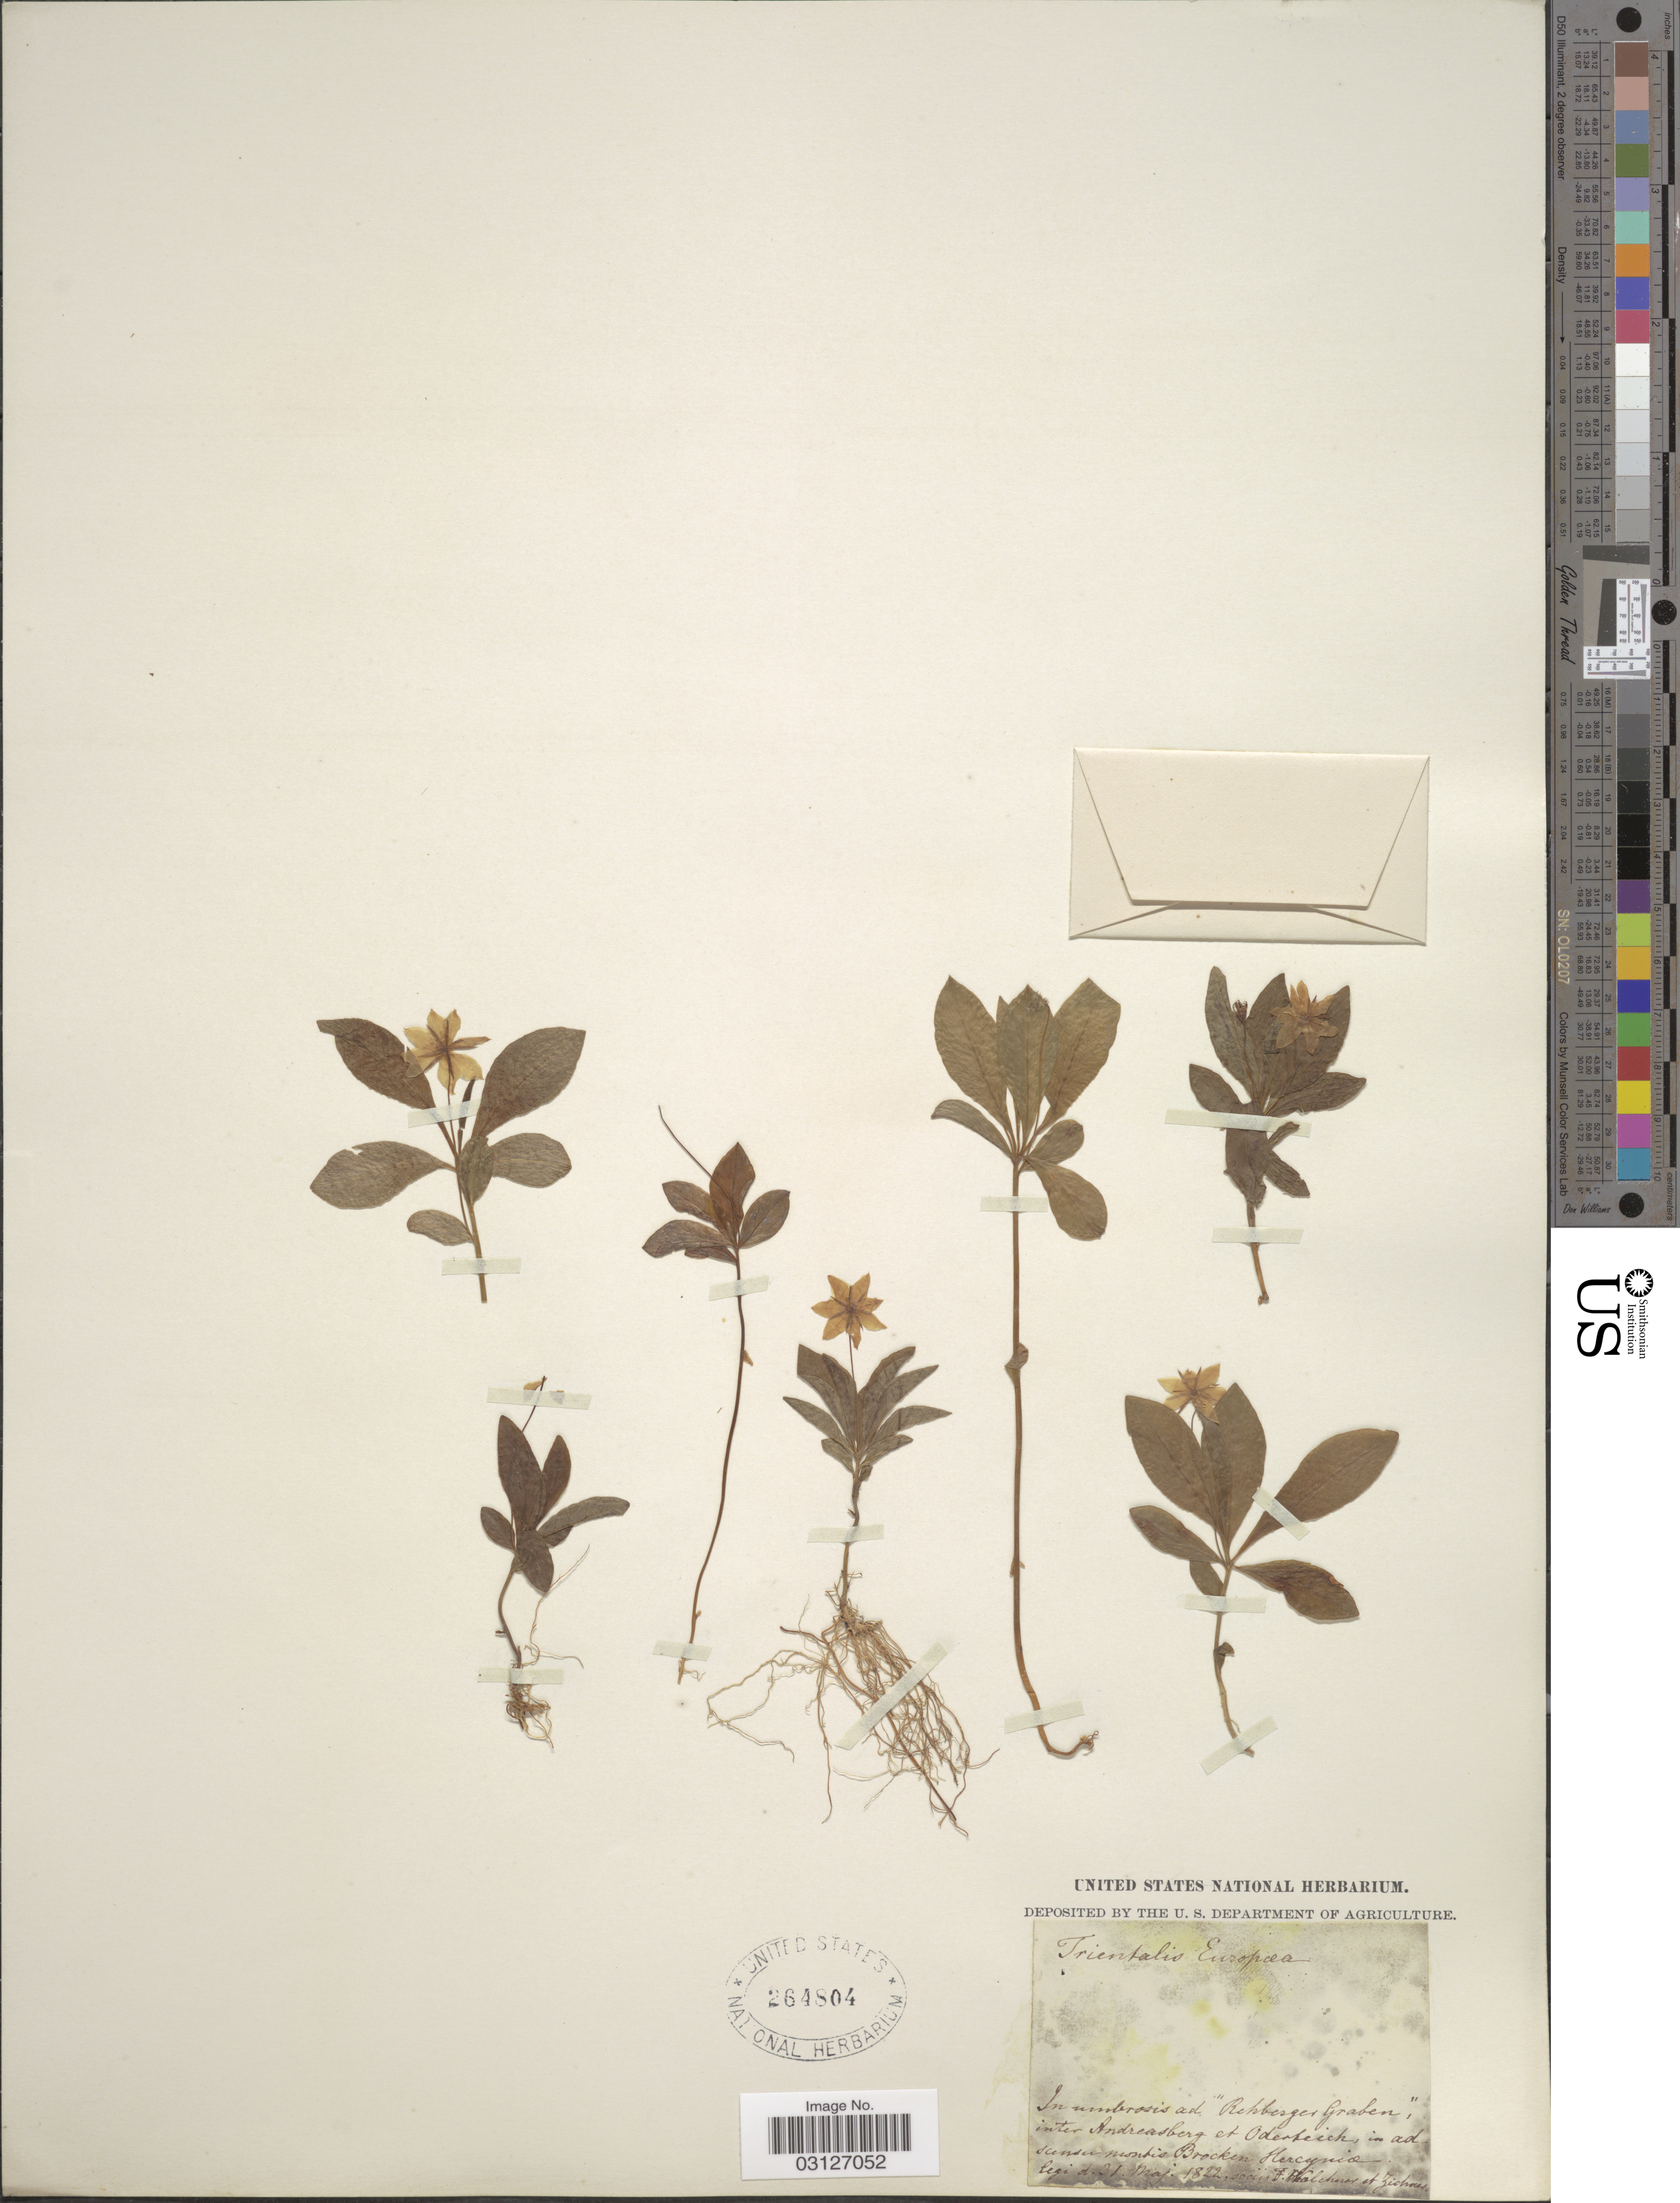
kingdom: Plantae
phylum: Tracheophyta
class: Magnoliopsida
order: Ericales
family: Primulaceae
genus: Trientalis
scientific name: Trientalis europaea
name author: L.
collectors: Collector illegible & Collector illegible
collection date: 1822-05-31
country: Germany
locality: In umbrosis ad "Rehberger Graben", inter Andreasberg et Oderteich, in ad scenser montis Brocken Hercynia.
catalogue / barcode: US 264804